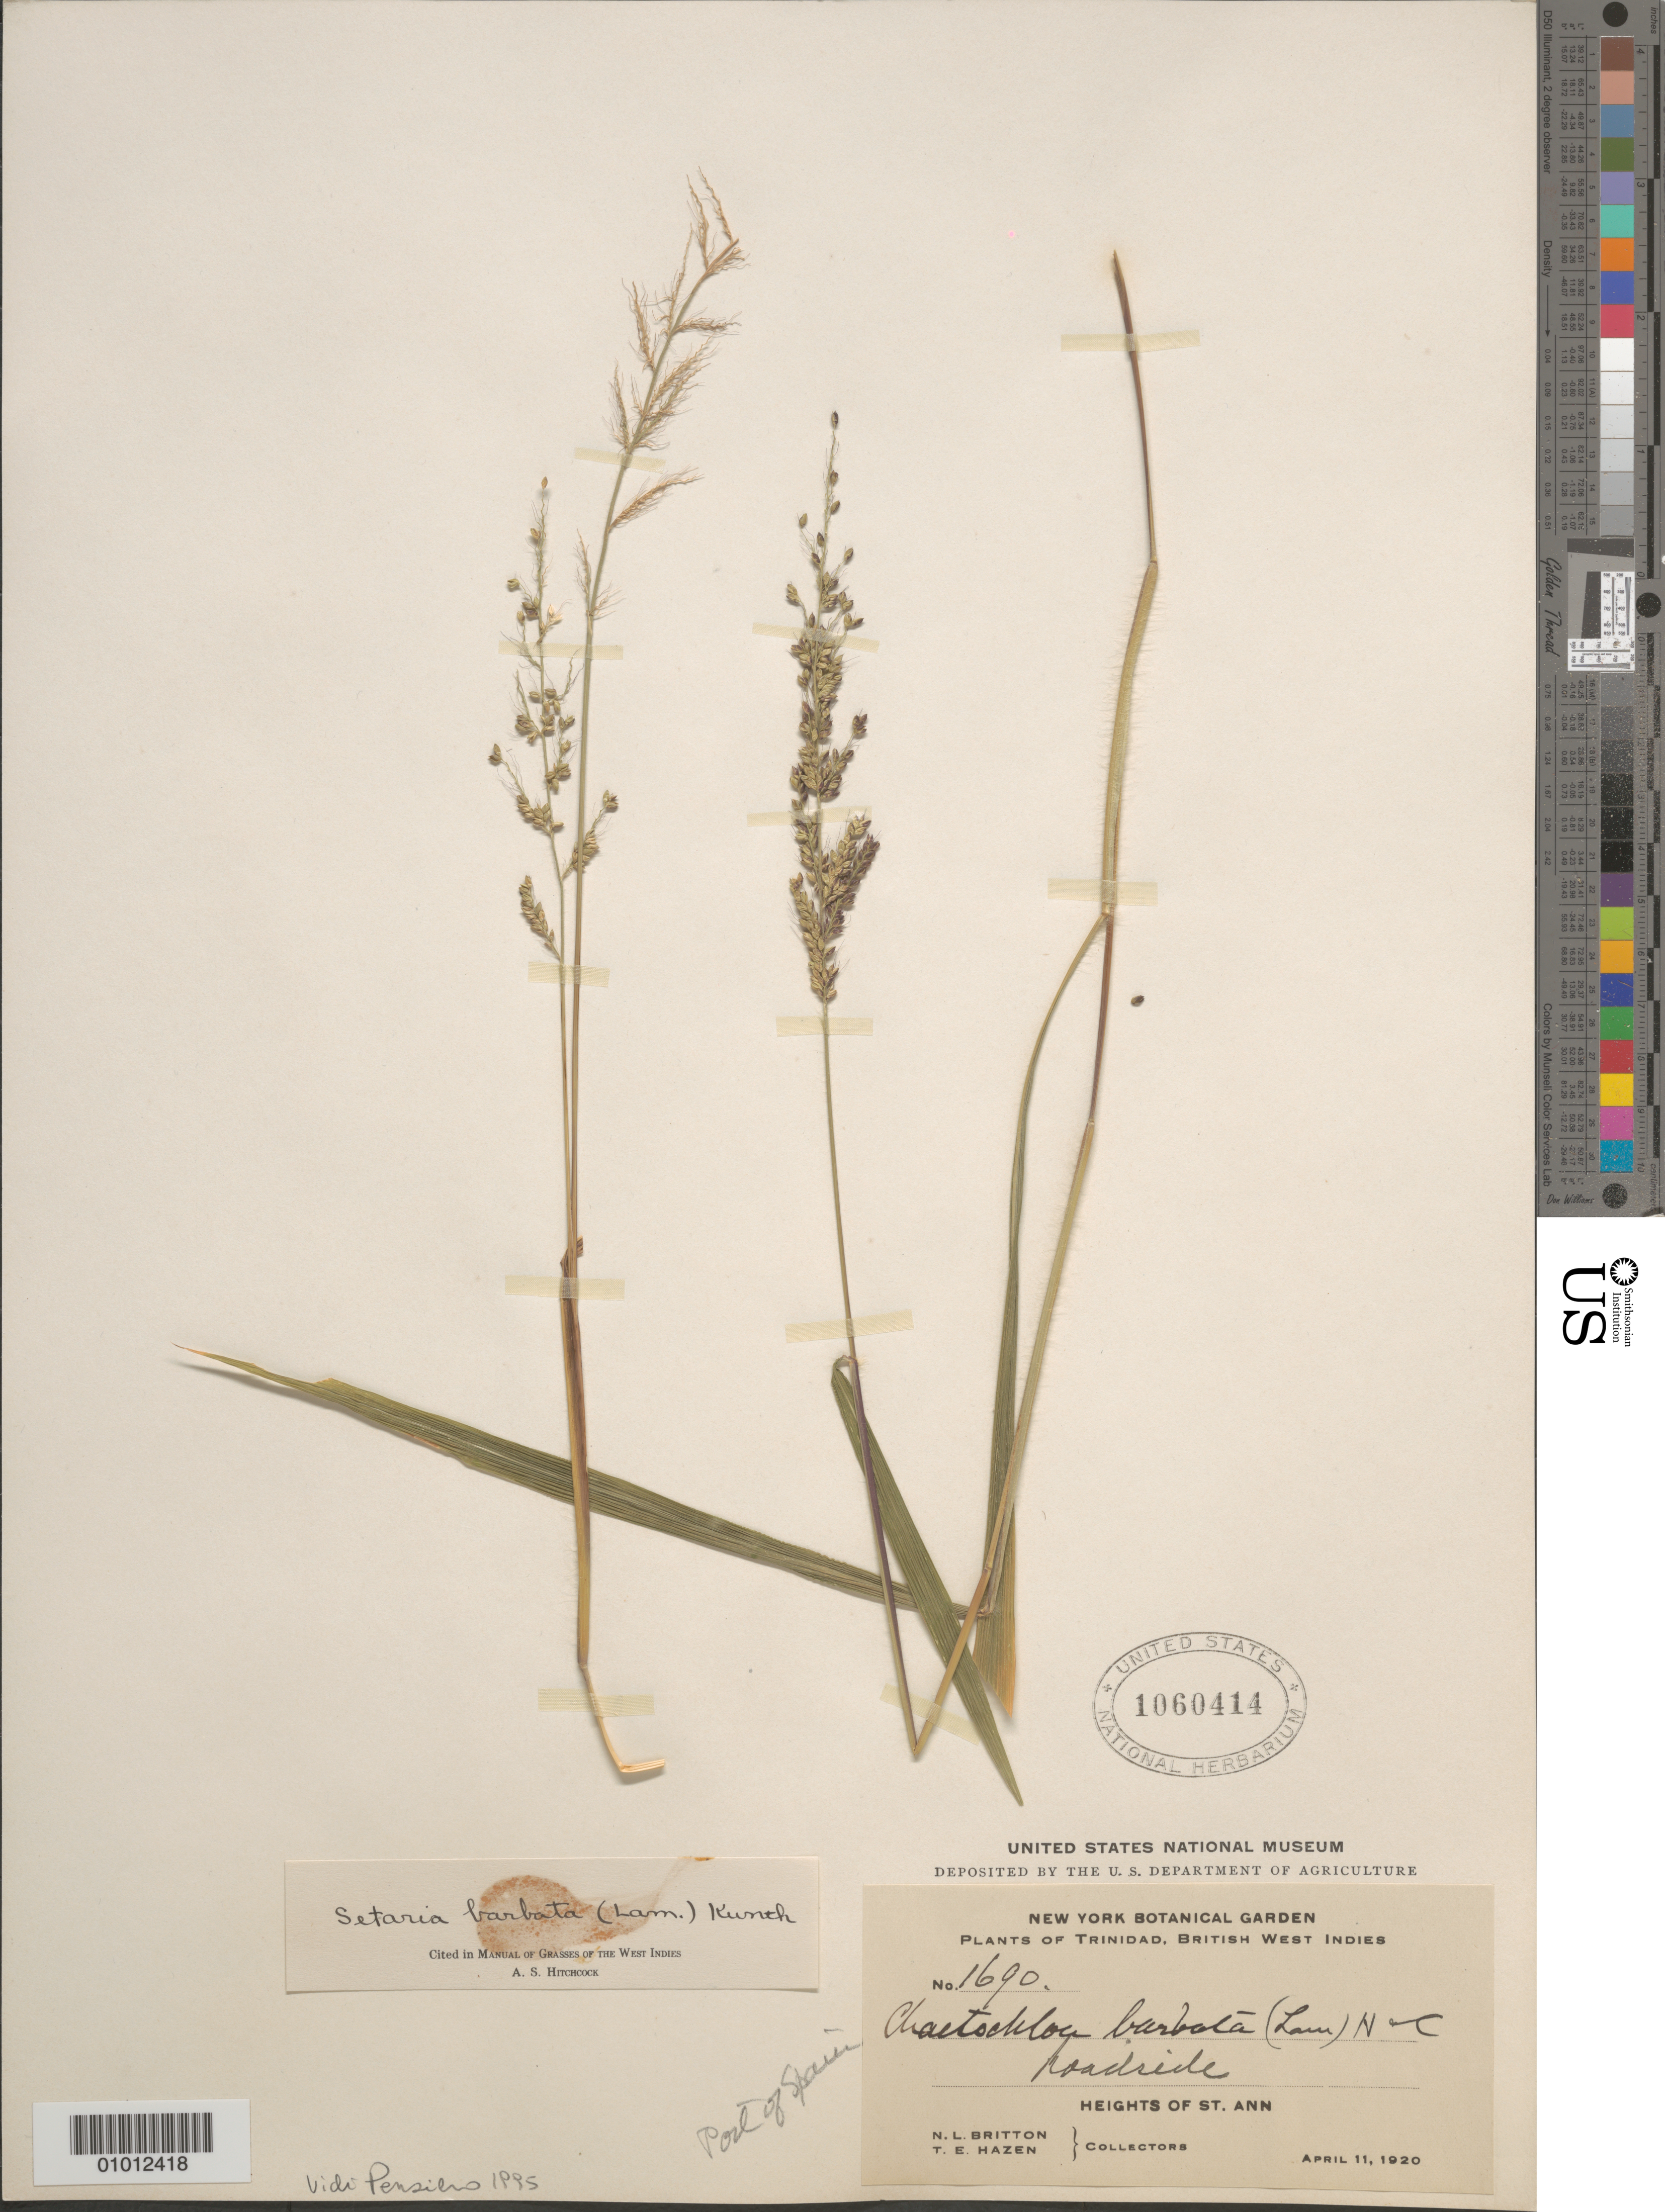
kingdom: Plantae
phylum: Tracheophyta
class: Liliopsida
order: Poales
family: Poaceae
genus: Setaria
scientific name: Setaria barbata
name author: (Lam.) Kunth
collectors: N. Britton & T. E. Hazen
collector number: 1690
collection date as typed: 11 Apr 1920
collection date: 1920-04-11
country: Trinidad and Tobago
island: Trinidad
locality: Heights of St. Ann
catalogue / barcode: US 1060414